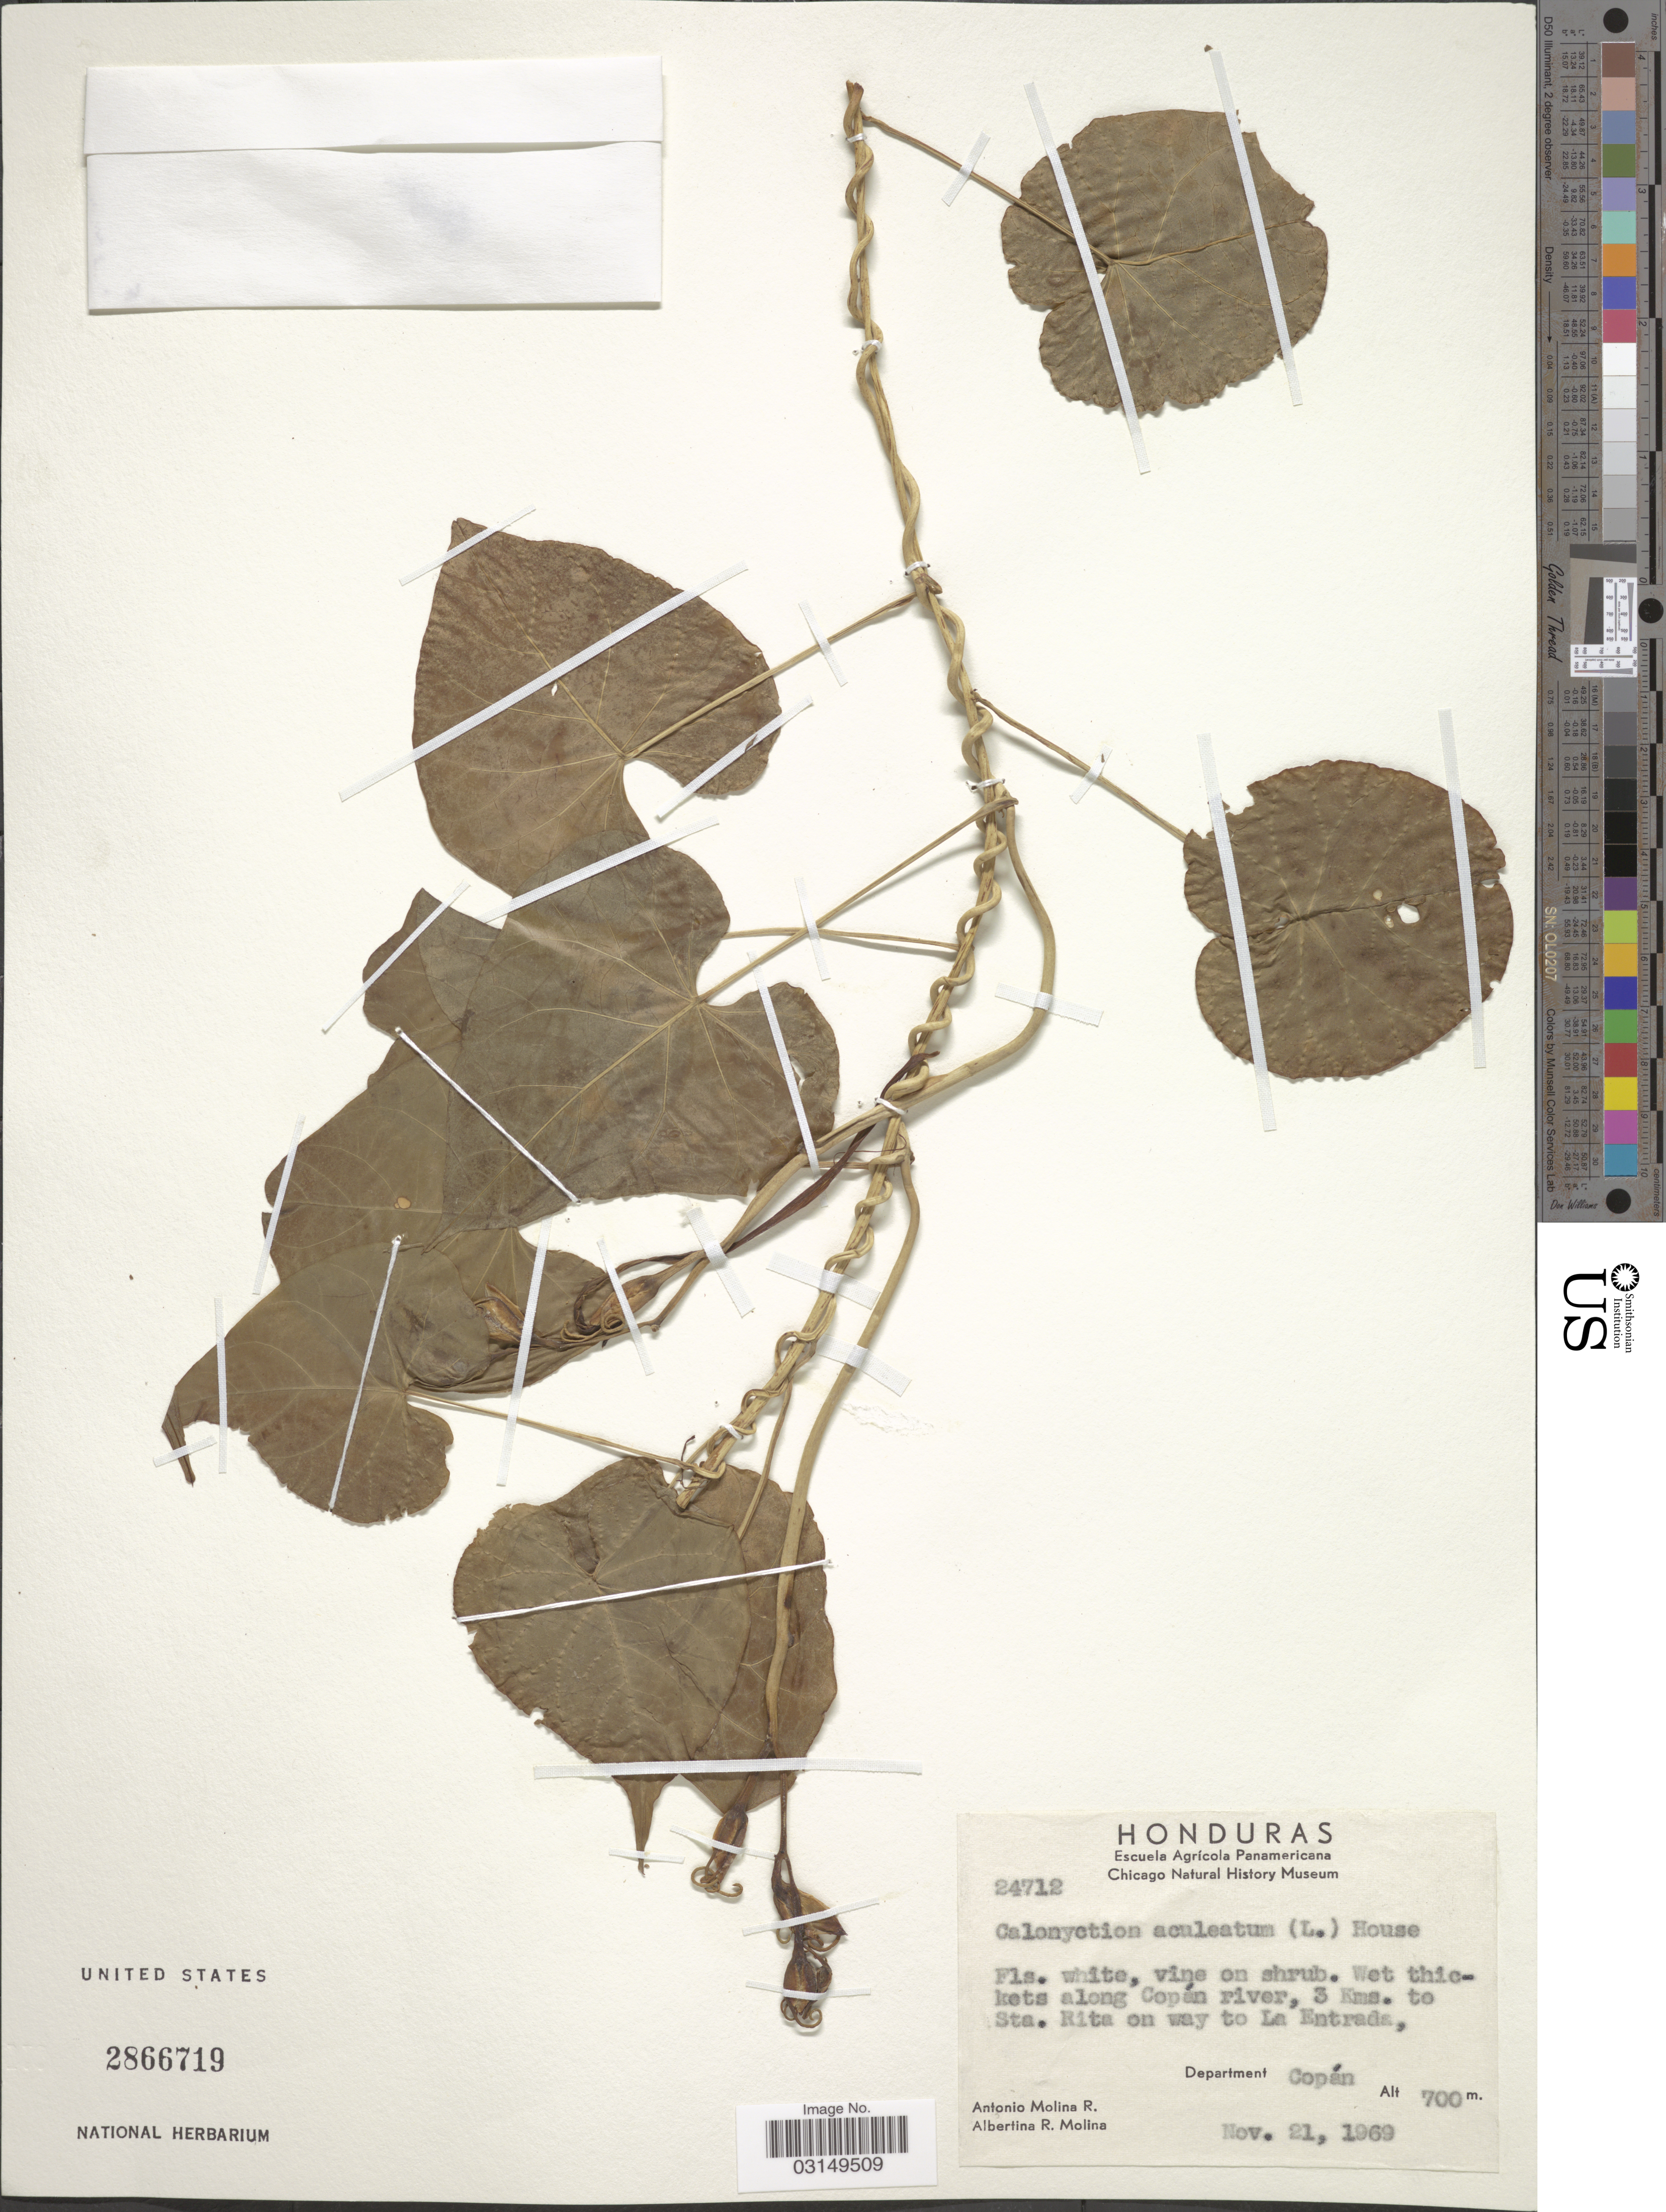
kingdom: Plantae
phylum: Tracheophyta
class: Magnoliopsida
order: Solanales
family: Convolvulaceae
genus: Ipomoea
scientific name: Ipomoea alba L.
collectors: A. Molina R. & A. R. Molina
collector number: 24712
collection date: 1969-11-21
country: Honduras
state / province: Copán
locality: Wet thickets along Copán river, 3 Kms. to Sta. Rita on way to La Entrada, Department Copán.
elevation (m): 700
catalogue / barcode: US 2866719